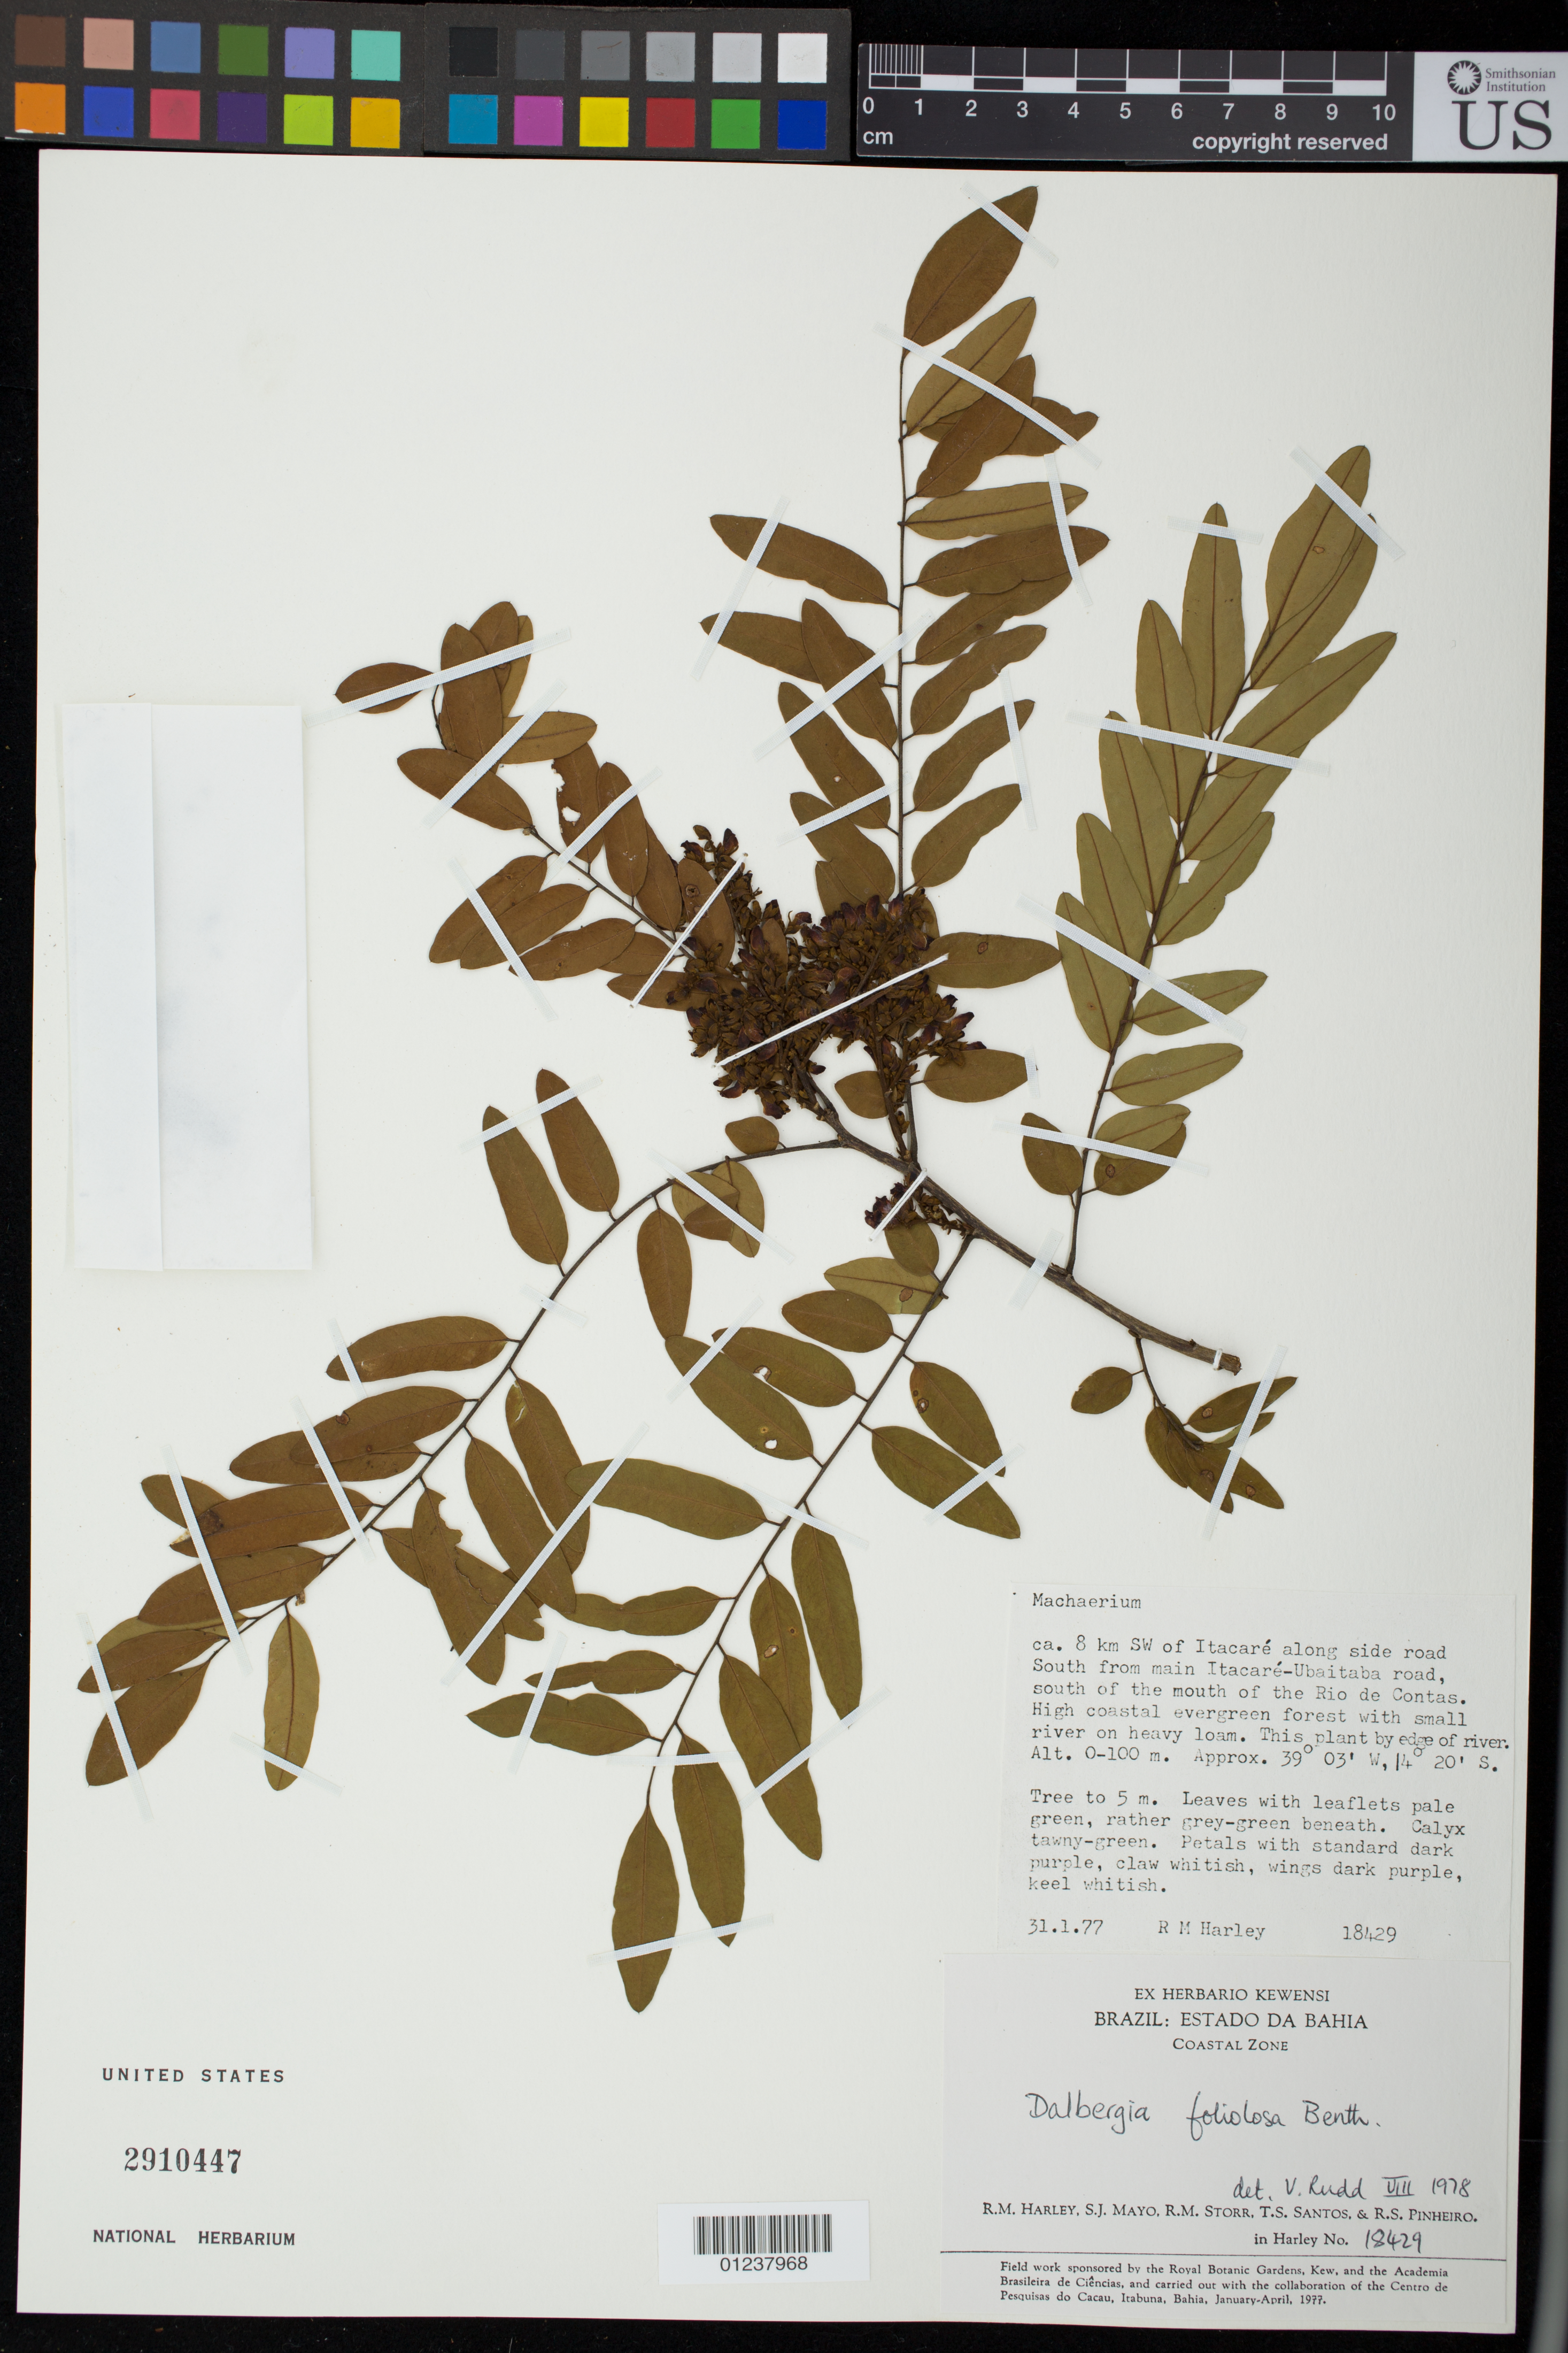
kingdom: Plantae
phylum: Tracheophyta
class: Magnoliopsida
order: Fabales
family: Fabaceae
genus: Dalbergia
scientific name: Dalbergia foliosa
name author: (Benth.) A.M. Carvalho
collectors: R. M. Harley, S. J. Mayo, R. M. Storr & T. S. Santos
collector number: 18429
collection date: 1977-01-31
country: Brazil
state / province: Bahia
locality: Circa 8 kilometers SW of Itacaré, along side the road S from junction with main Itacaré - Ubaitaba Road, S of the mount of the Rio de Contas.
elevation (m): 0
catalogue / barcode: US 2910447